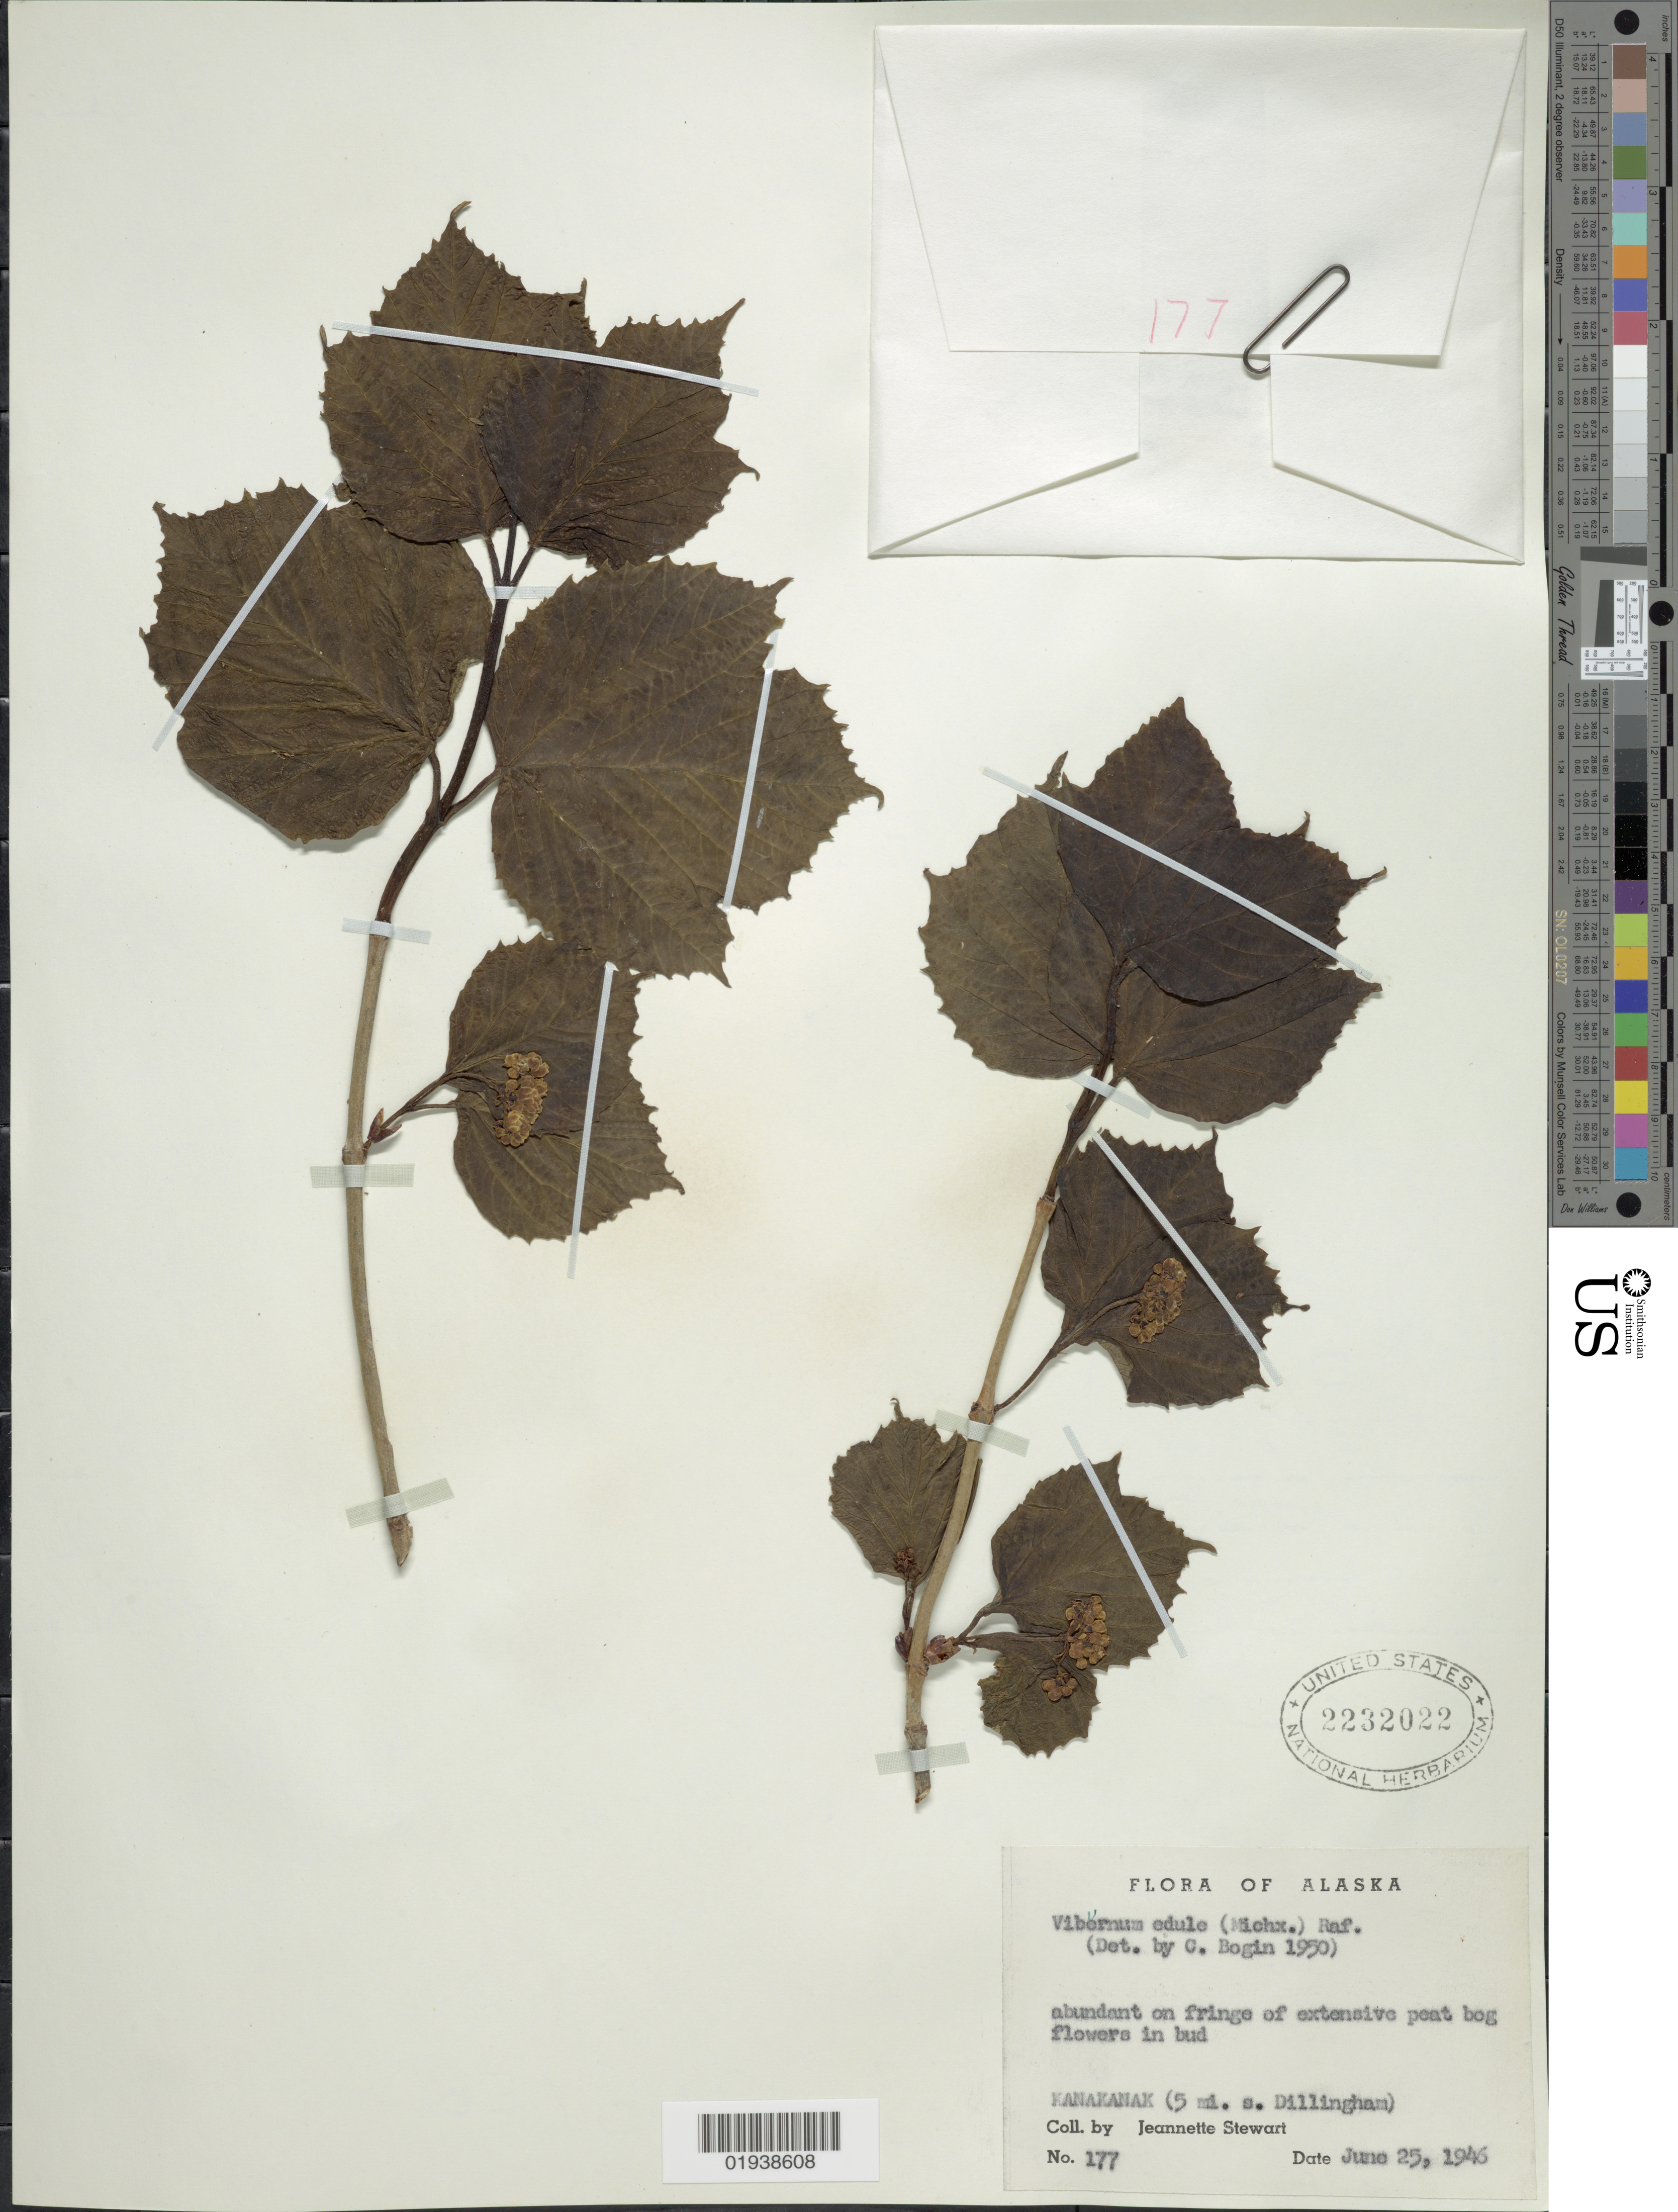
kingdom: Plantae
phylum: Tracheophyta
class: Magnoliopsida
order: Dipsacales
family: Viburnaceae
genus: Viburnum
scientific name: Viburnum edule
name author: (Michx.) Raf.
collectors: J. Stewart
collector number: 177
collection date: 1946-06-25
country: United States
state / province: Alaska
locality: Kanakanak (5 mi. s. Dillingham)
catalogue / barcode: US 2232022